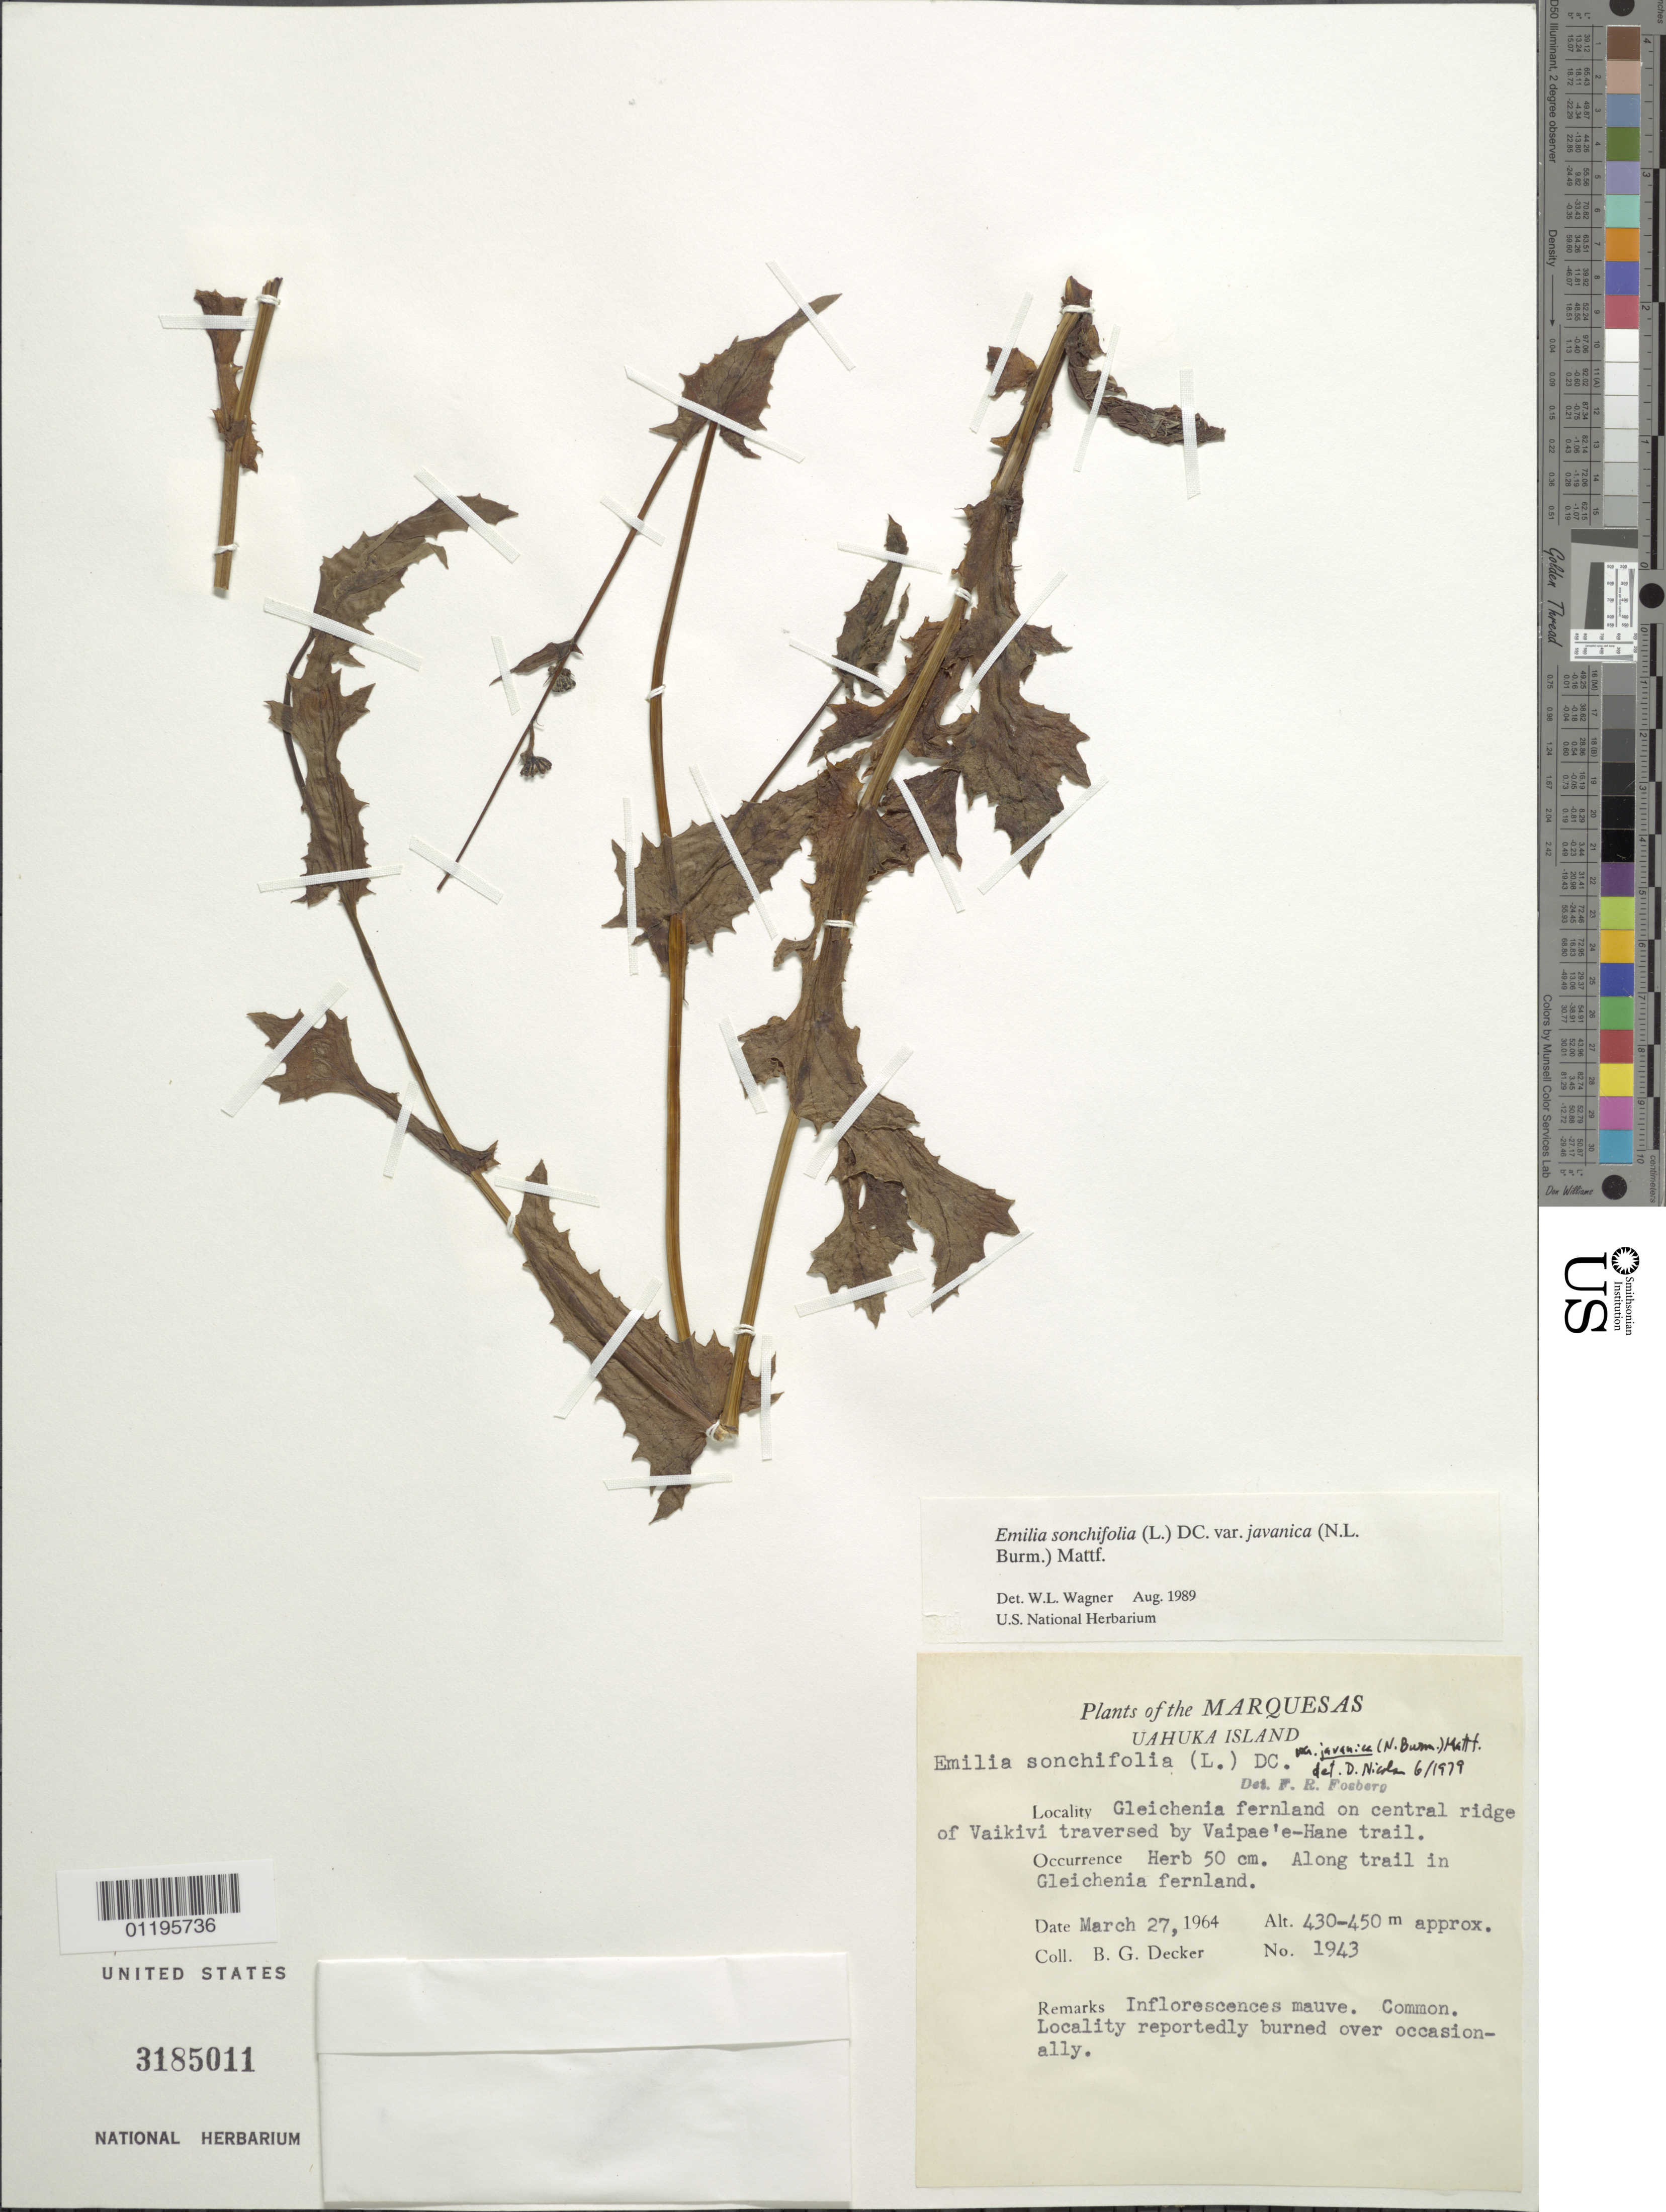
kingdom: Plantae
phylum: Tracheophyta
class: Magnoliopsida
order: Asterales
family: Asteraceae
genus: Emilia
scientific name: Emilia sonchifolia var. javanica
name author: (Burm. f.) Mattf.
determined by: Wagner, W. L., (BOT), Smithsonian Institution - National Museum of Natural History (UNITED STATES)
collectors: B. G. Decker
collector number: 1943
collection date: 1964-03-27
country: French Polynesia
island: Ua Huka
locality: central ridge of Vaikivi traversed by Vaipae'e-Hane Trail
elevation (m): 430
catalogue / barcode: US 3185011